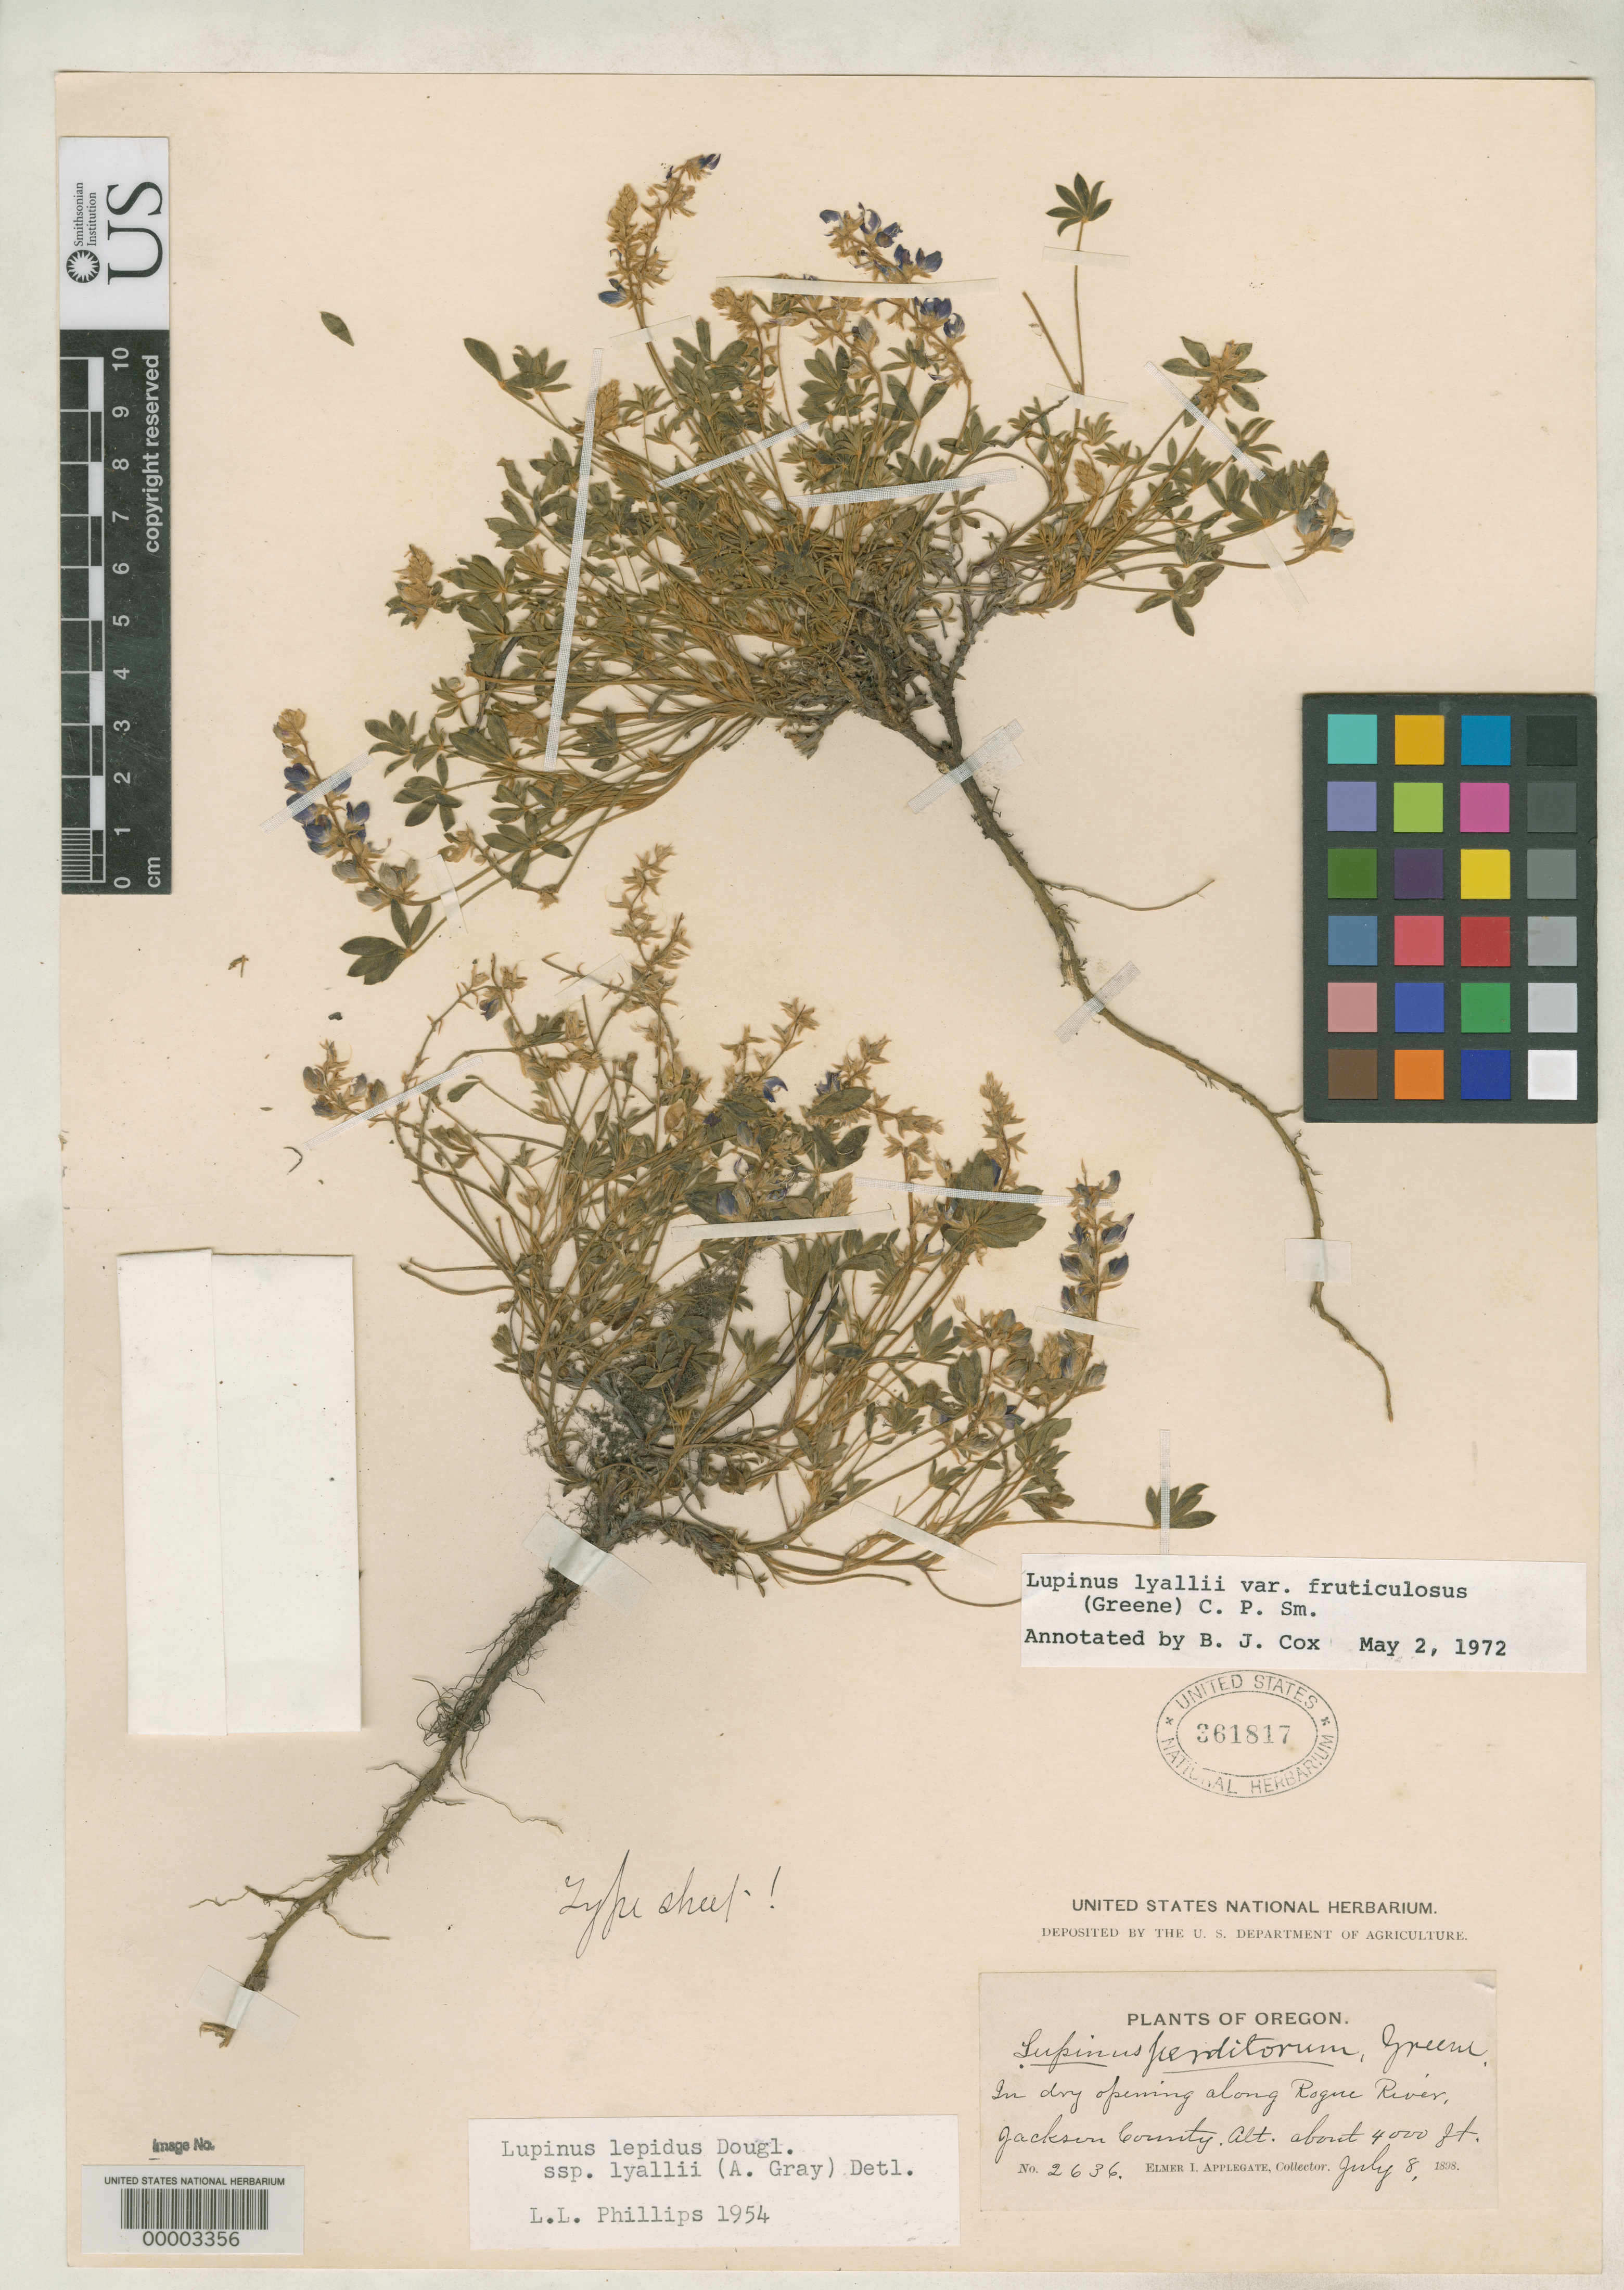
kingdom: Plantae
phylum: Tracheophyta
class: Magnoliopsida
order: Fabales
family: Fabaceae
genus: Lupinus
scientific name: Lupinus perditorum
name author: Greene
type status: Type Collection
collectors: E. I. Applegate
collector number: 2636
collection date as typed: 08 Jul 1898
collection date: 1898-07-08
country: United States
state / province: Oregon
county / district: Jackson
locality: Rogue River; alt. 4000 ft.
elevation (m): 1219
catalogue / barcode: US 361817